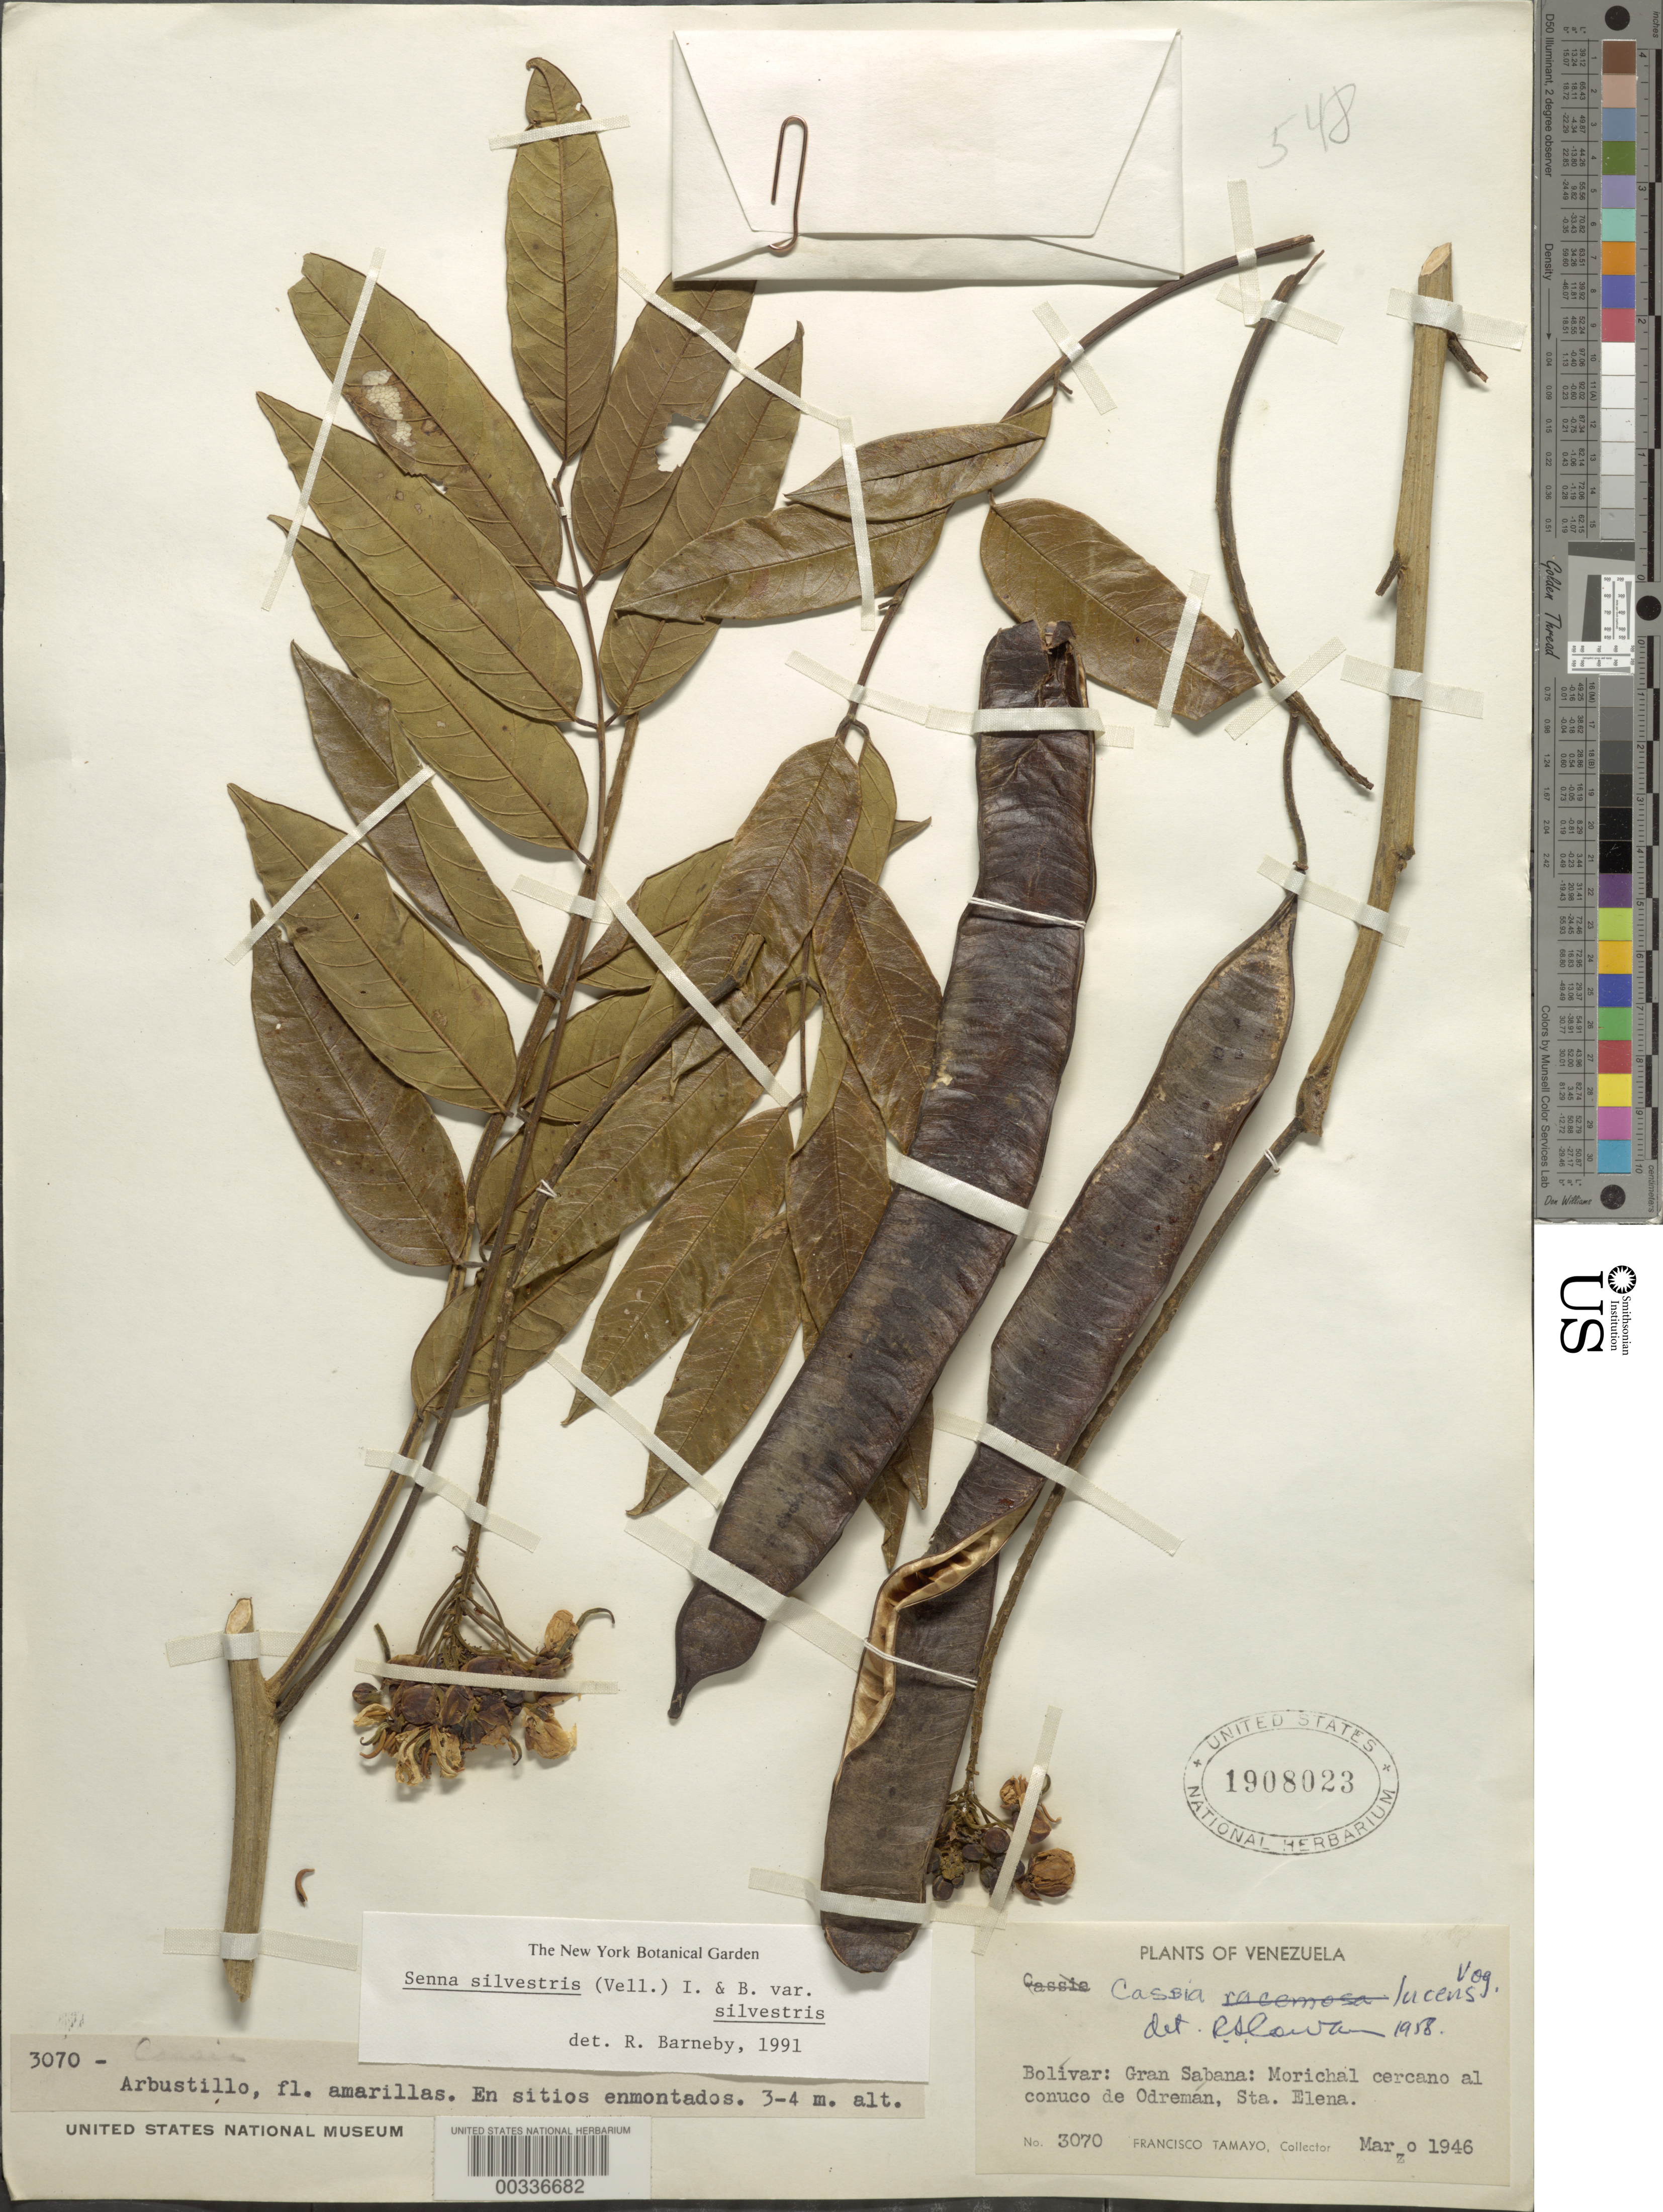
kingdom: Plantae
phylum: Tracheophyta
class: Magnoliopsida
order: Fabales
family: Fabaceae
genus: Senna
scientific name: Senna silvestris var. silvestris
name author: (Vell.) H.S. Irwin & Barneby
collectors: F. Tamayo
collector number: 3070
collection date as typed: Mar 1946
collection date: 1946-03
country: Venezuela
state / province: Bolivar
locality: Gran sabana; morichal nearby the conuco de odreman; sta. elena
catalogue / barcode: US 1908023